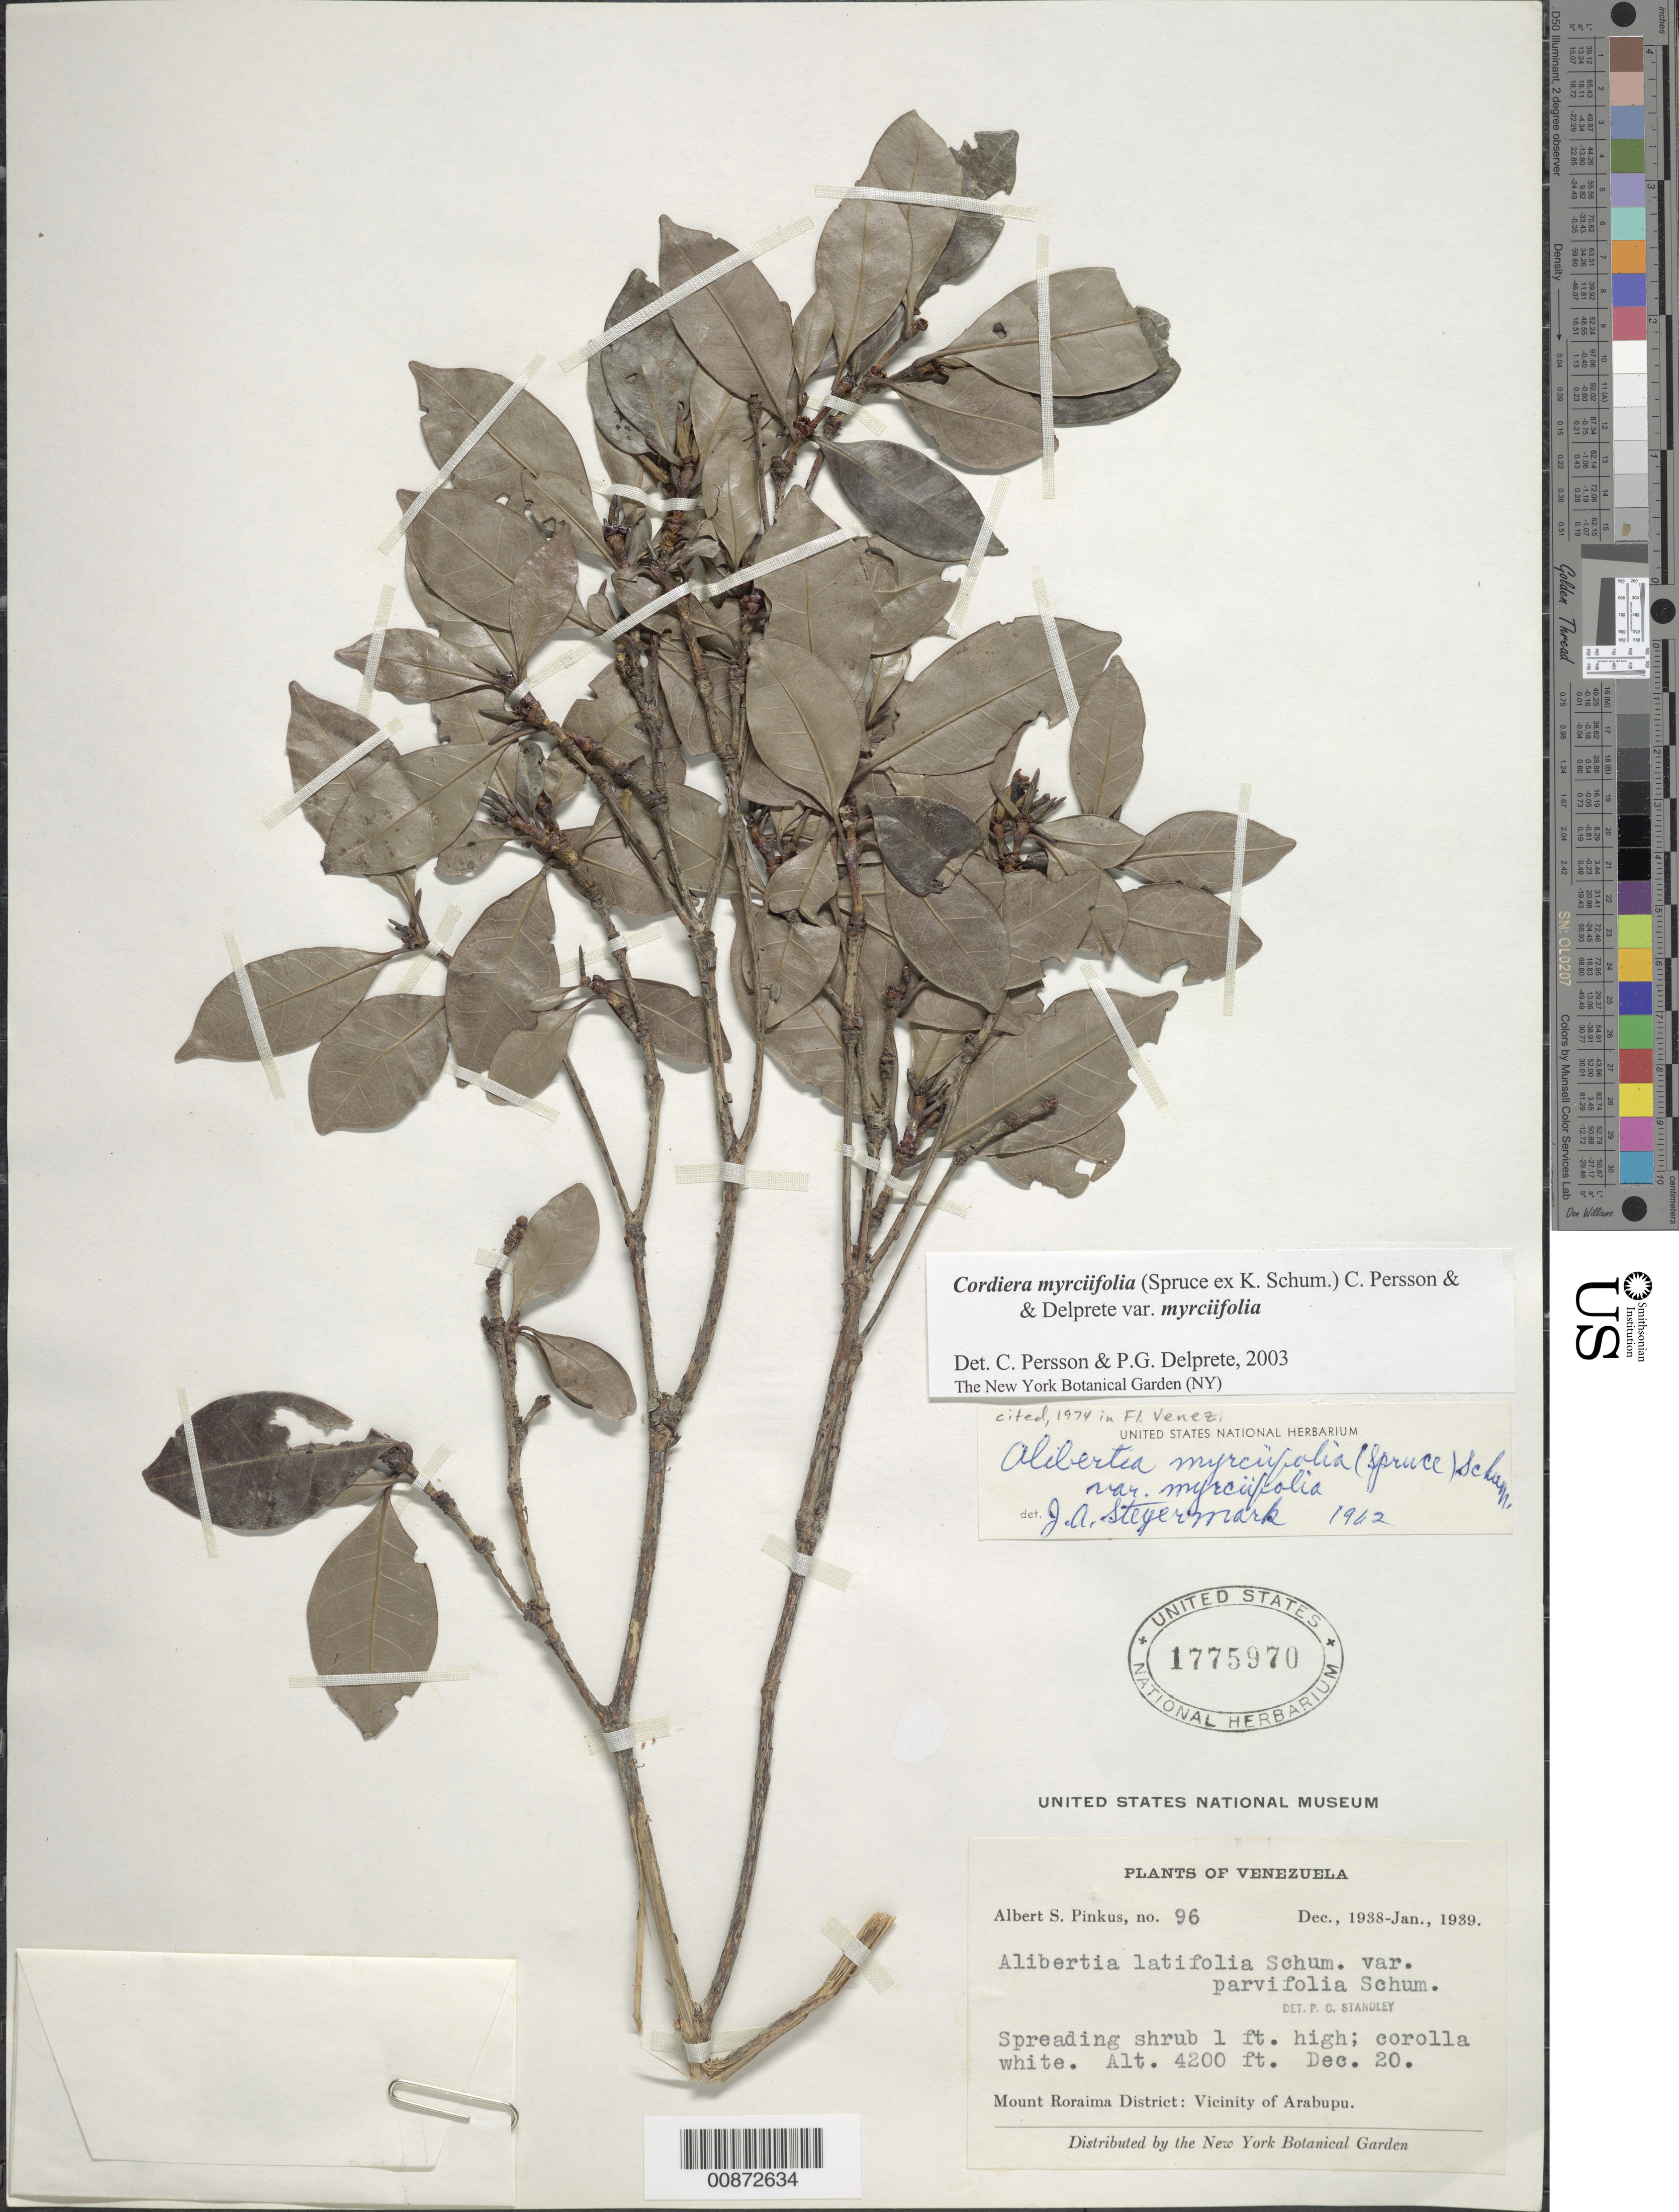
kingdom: Plantae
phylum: Tracheophyta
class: Magnoliopsida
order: Gentianales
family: Rubiaceae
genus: Cordiera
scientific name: Cordiera myrciifolia var. myrciifolia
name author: (K. Schum.) C.H. Perss. & Delprete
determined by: Delprete, P. G.; Persson, C. H.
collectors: A. Pinkus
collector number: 96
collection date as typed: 20-Dec-38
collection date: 1938-12-20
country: Venezuela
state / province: Bolívar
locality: Mt. Roraima, vic. Arabupu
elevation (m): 1280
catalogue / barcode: US 1775970